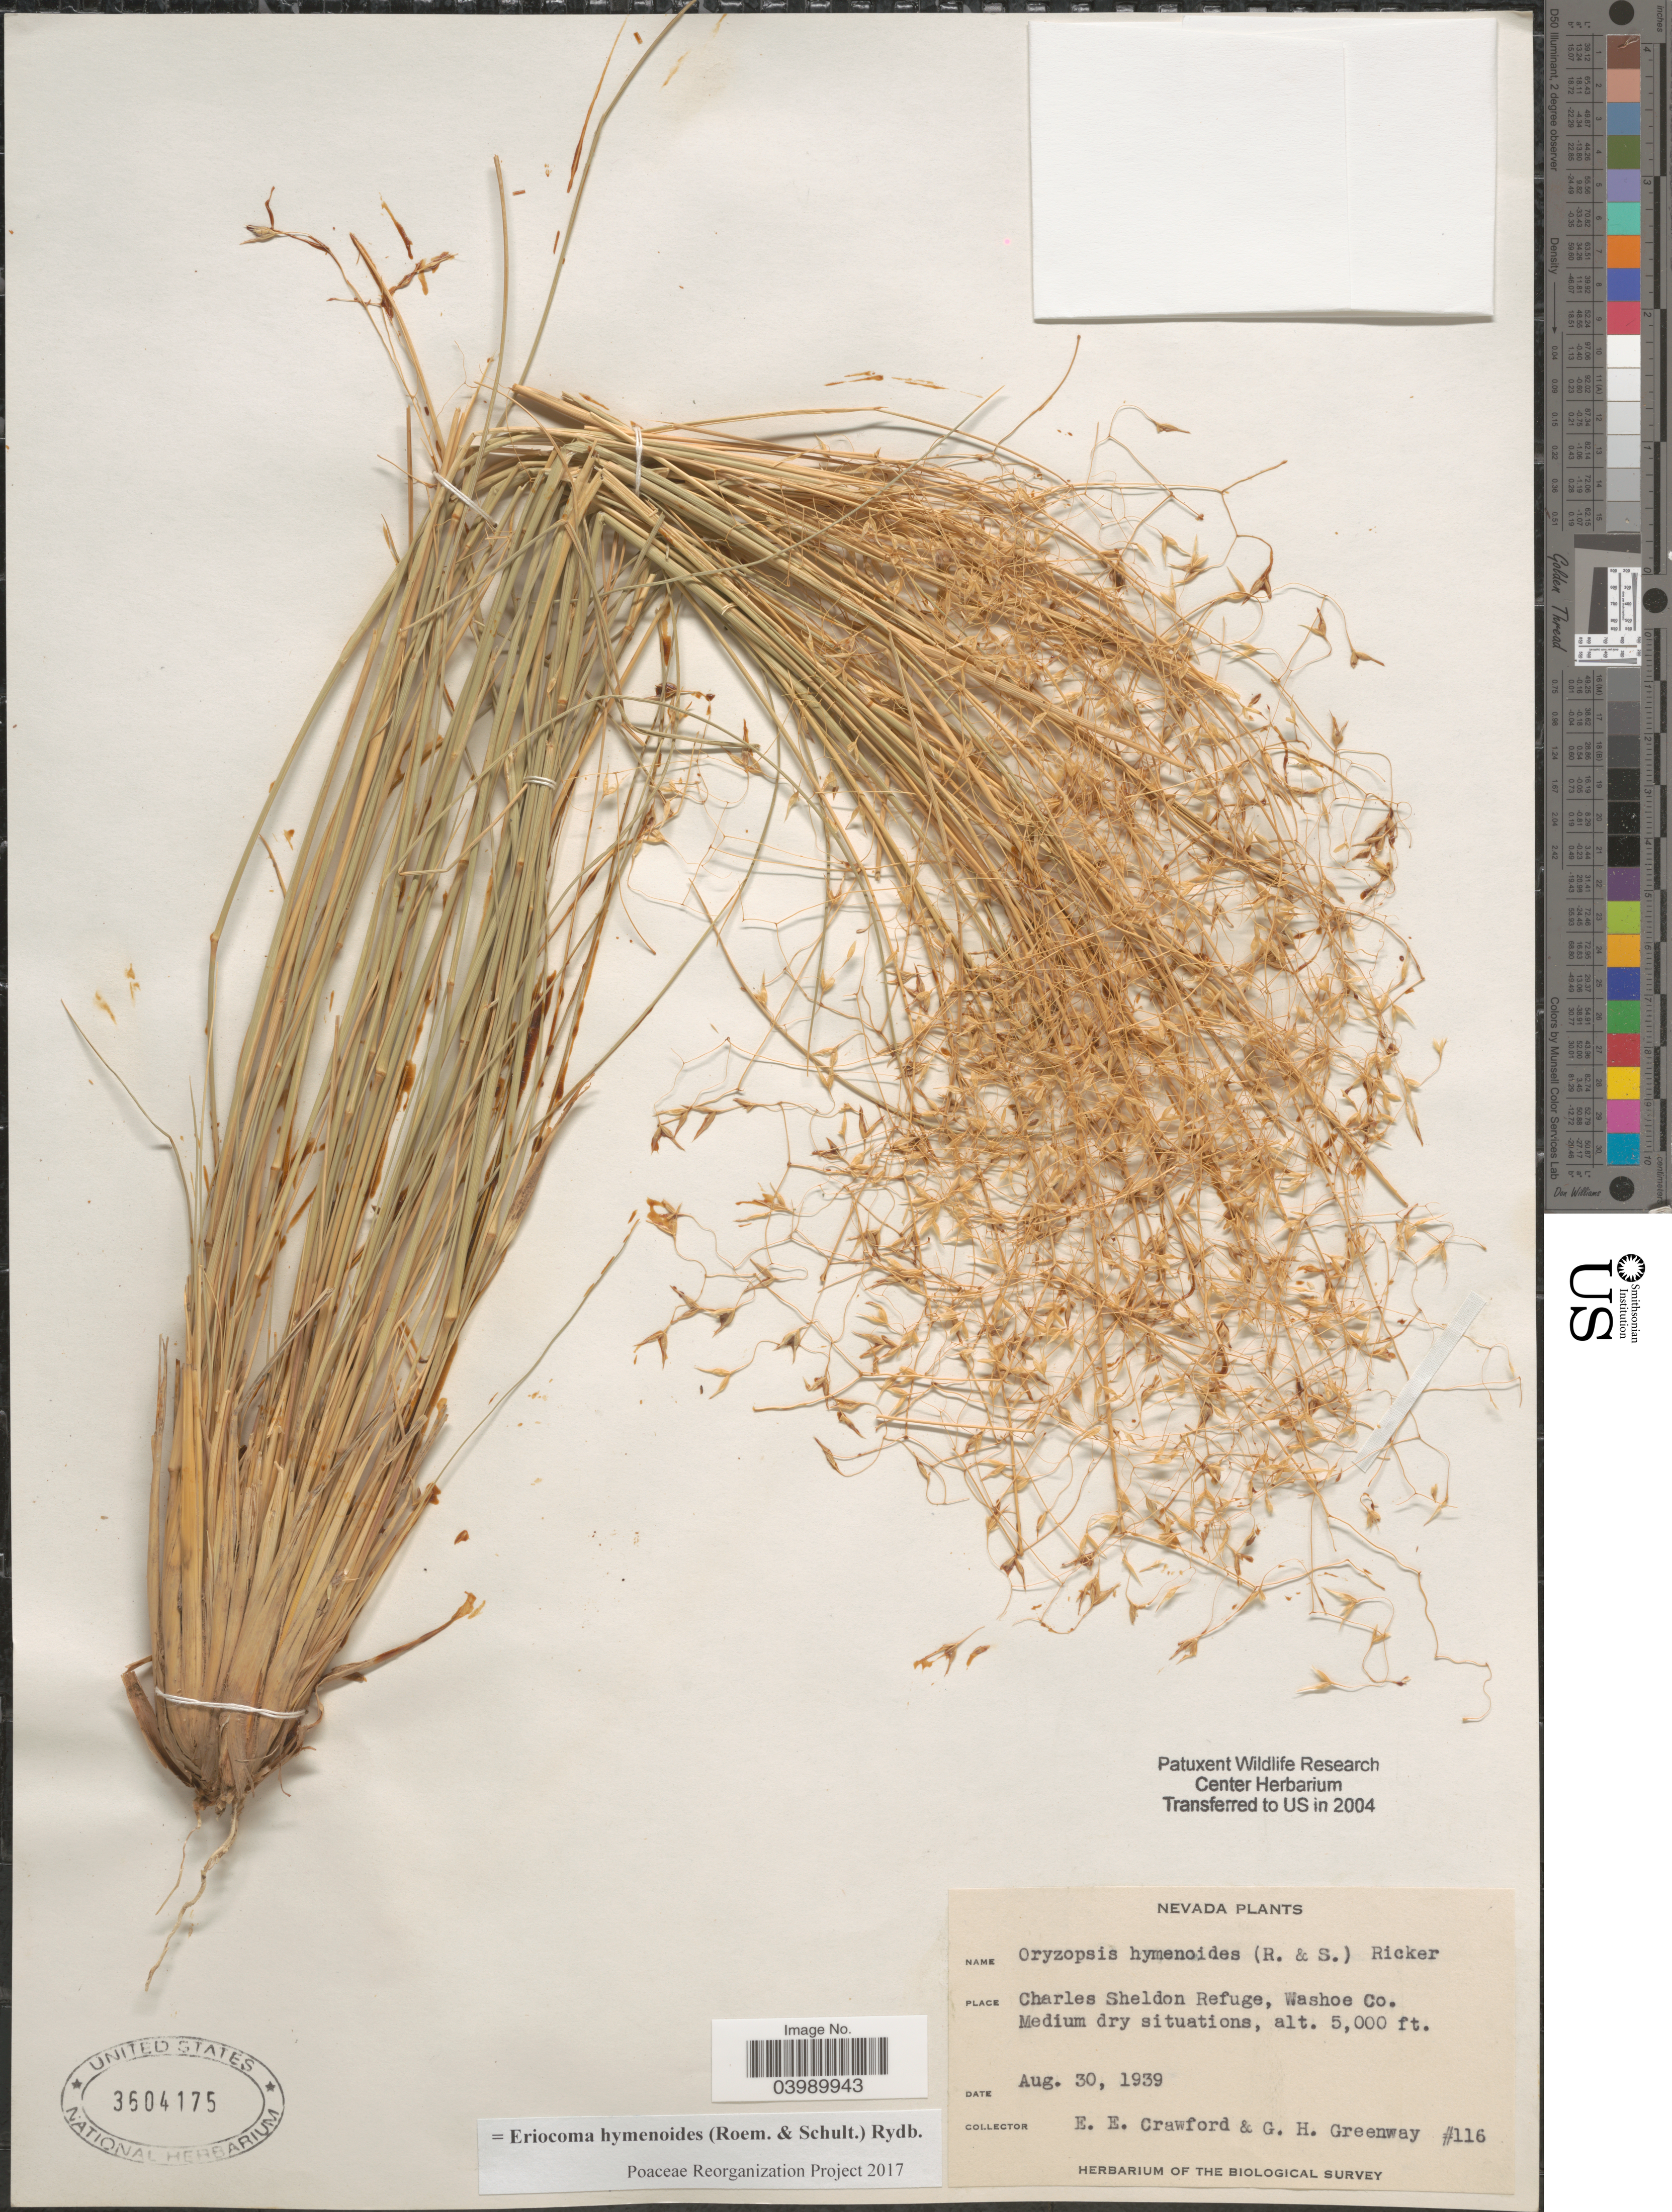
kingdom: Plantae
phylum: Tracheophyta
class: Liliopsida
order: Poales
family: Poaceae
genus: Eriocoma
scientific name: Eriocoma hymenoides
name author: (Roem. & Schult.) Rydb.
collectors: E. Crawford & G. Greenway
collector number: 116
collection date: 1939-08-30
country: United States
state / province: Nevada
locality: Charles Sheldon Refuge, Washoe Co.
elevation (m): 1524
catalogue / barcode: US 3604175